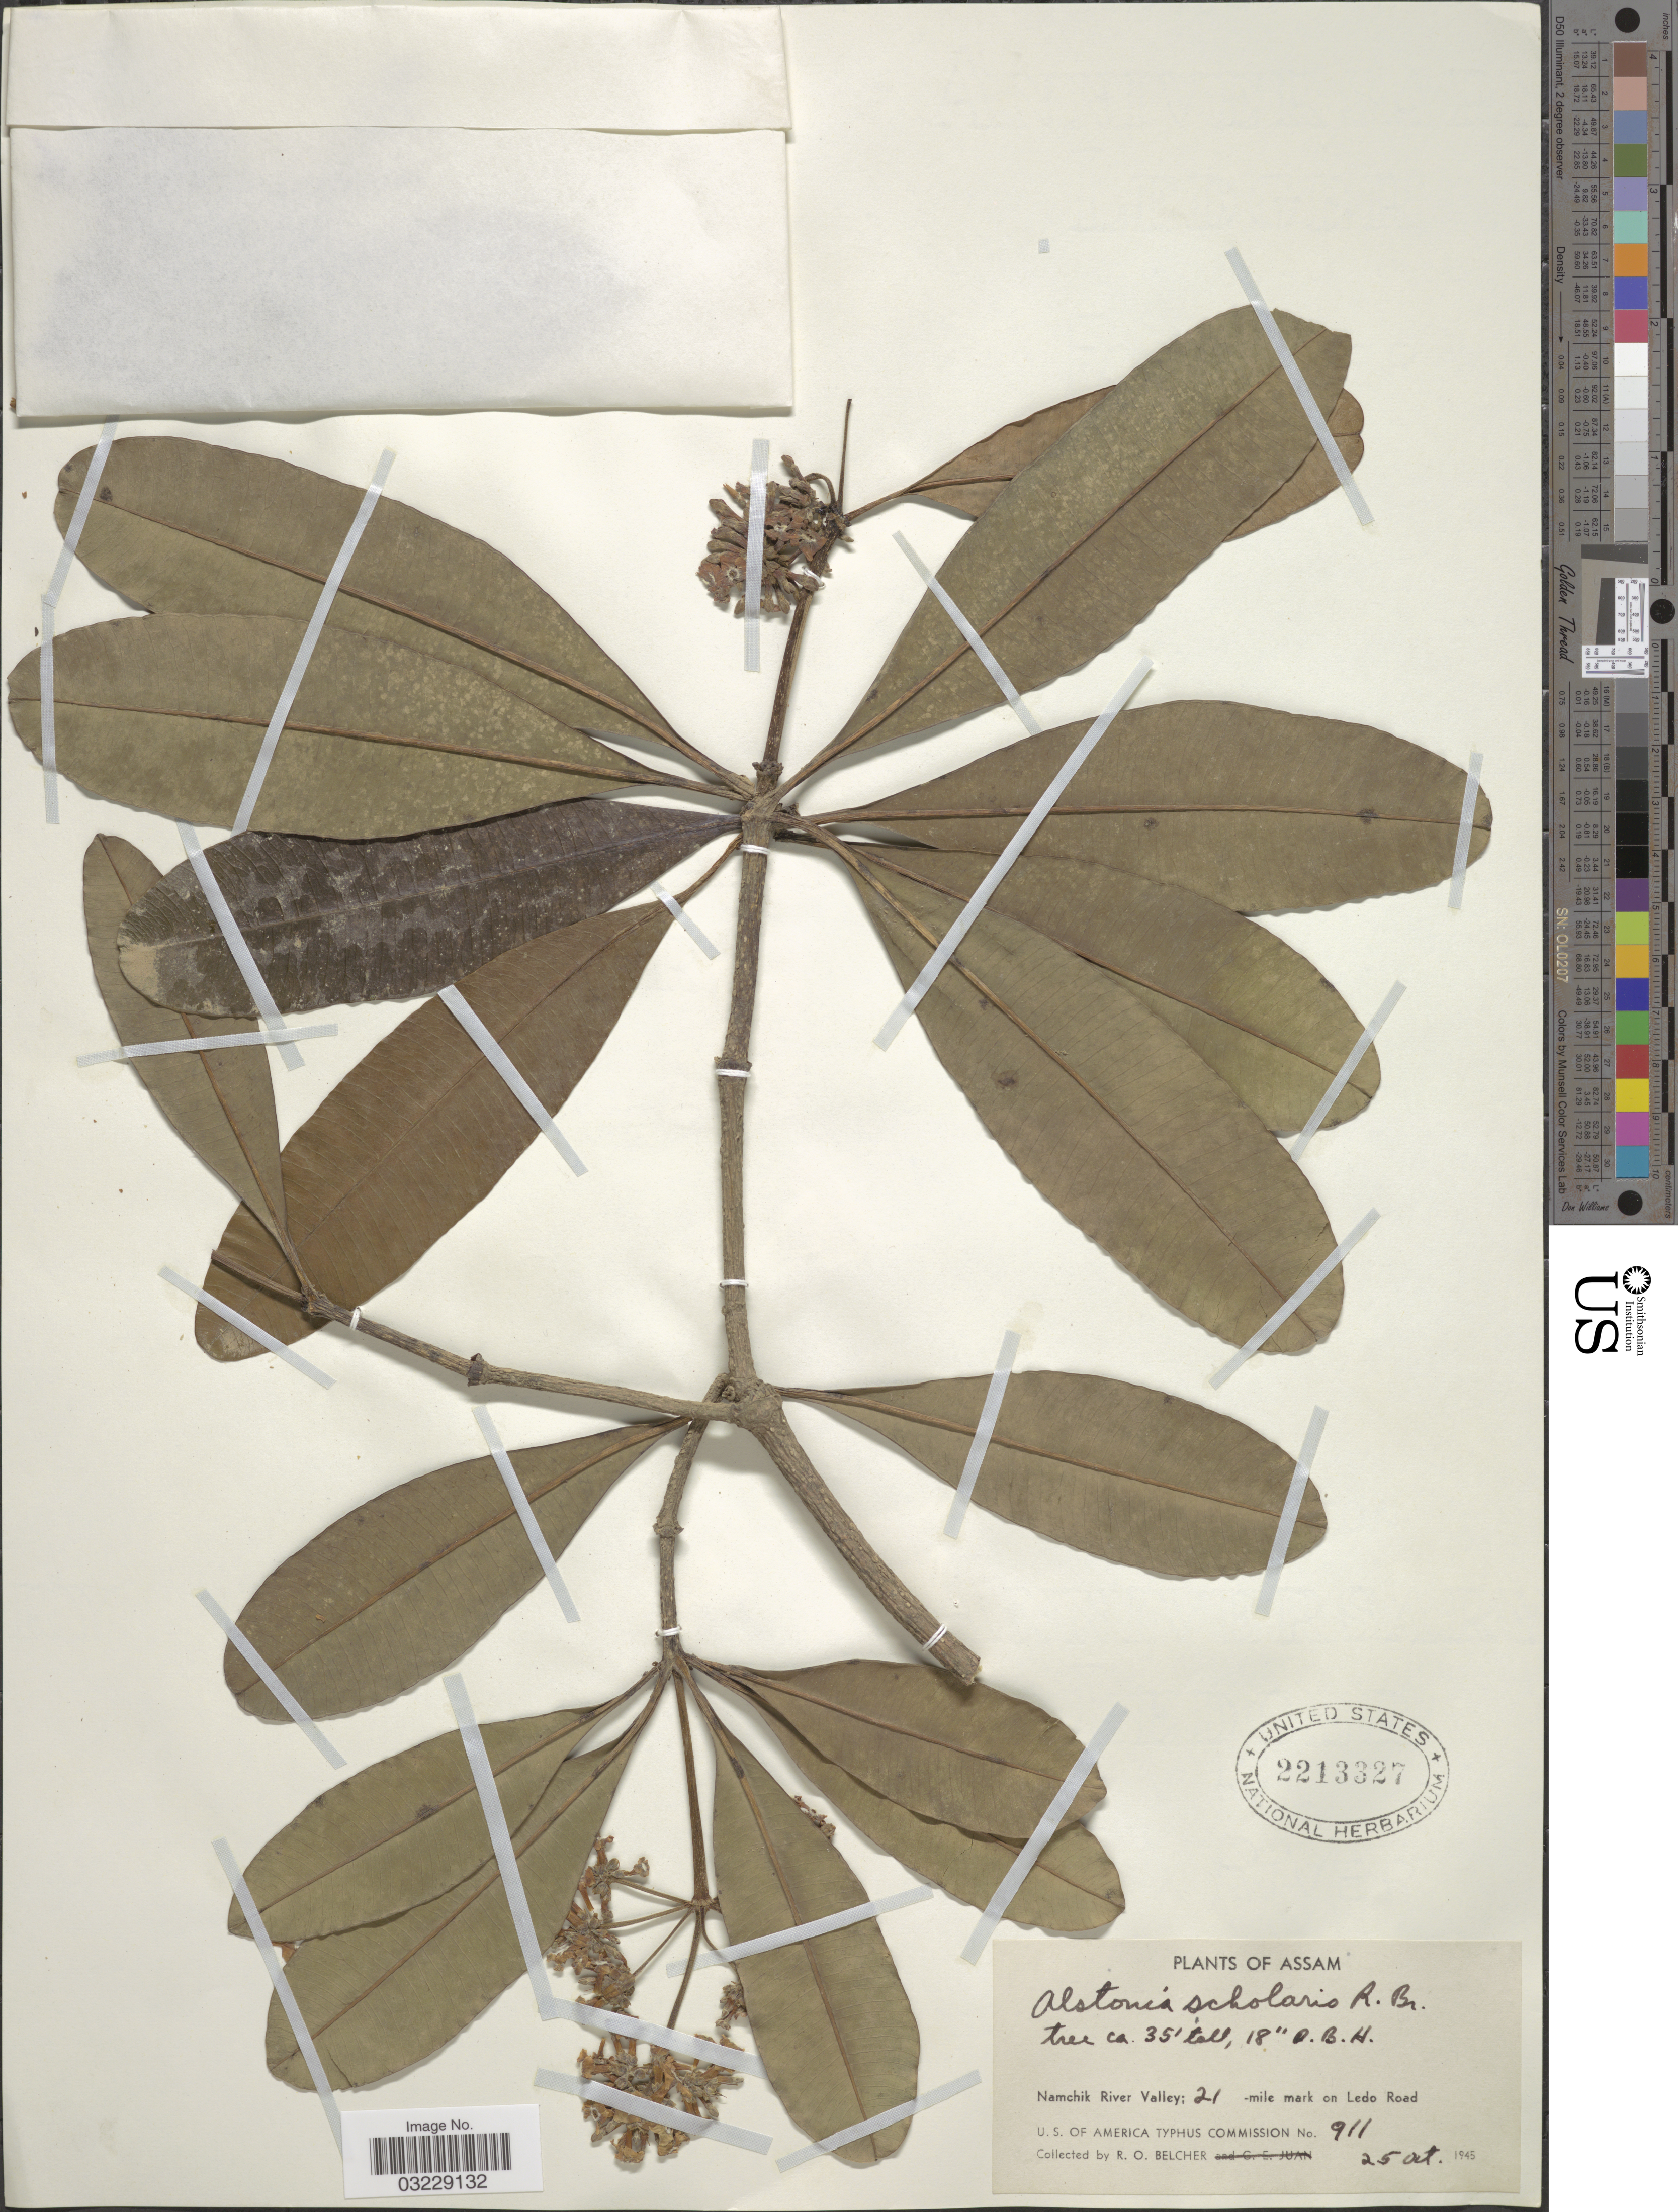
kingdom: Plantae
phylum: Tracheophyta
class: Magnoliopsida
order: Gentianales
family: Apocynaceae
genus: Alstonia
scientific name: Alstonia scholaris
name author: (L.) R. Br.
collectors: R. Belcher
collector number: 911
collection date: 1945-10-25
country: India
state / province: Assam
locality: Namchik River Valley; 21-mile mark on Ledo Road.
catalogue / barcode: US 2213327